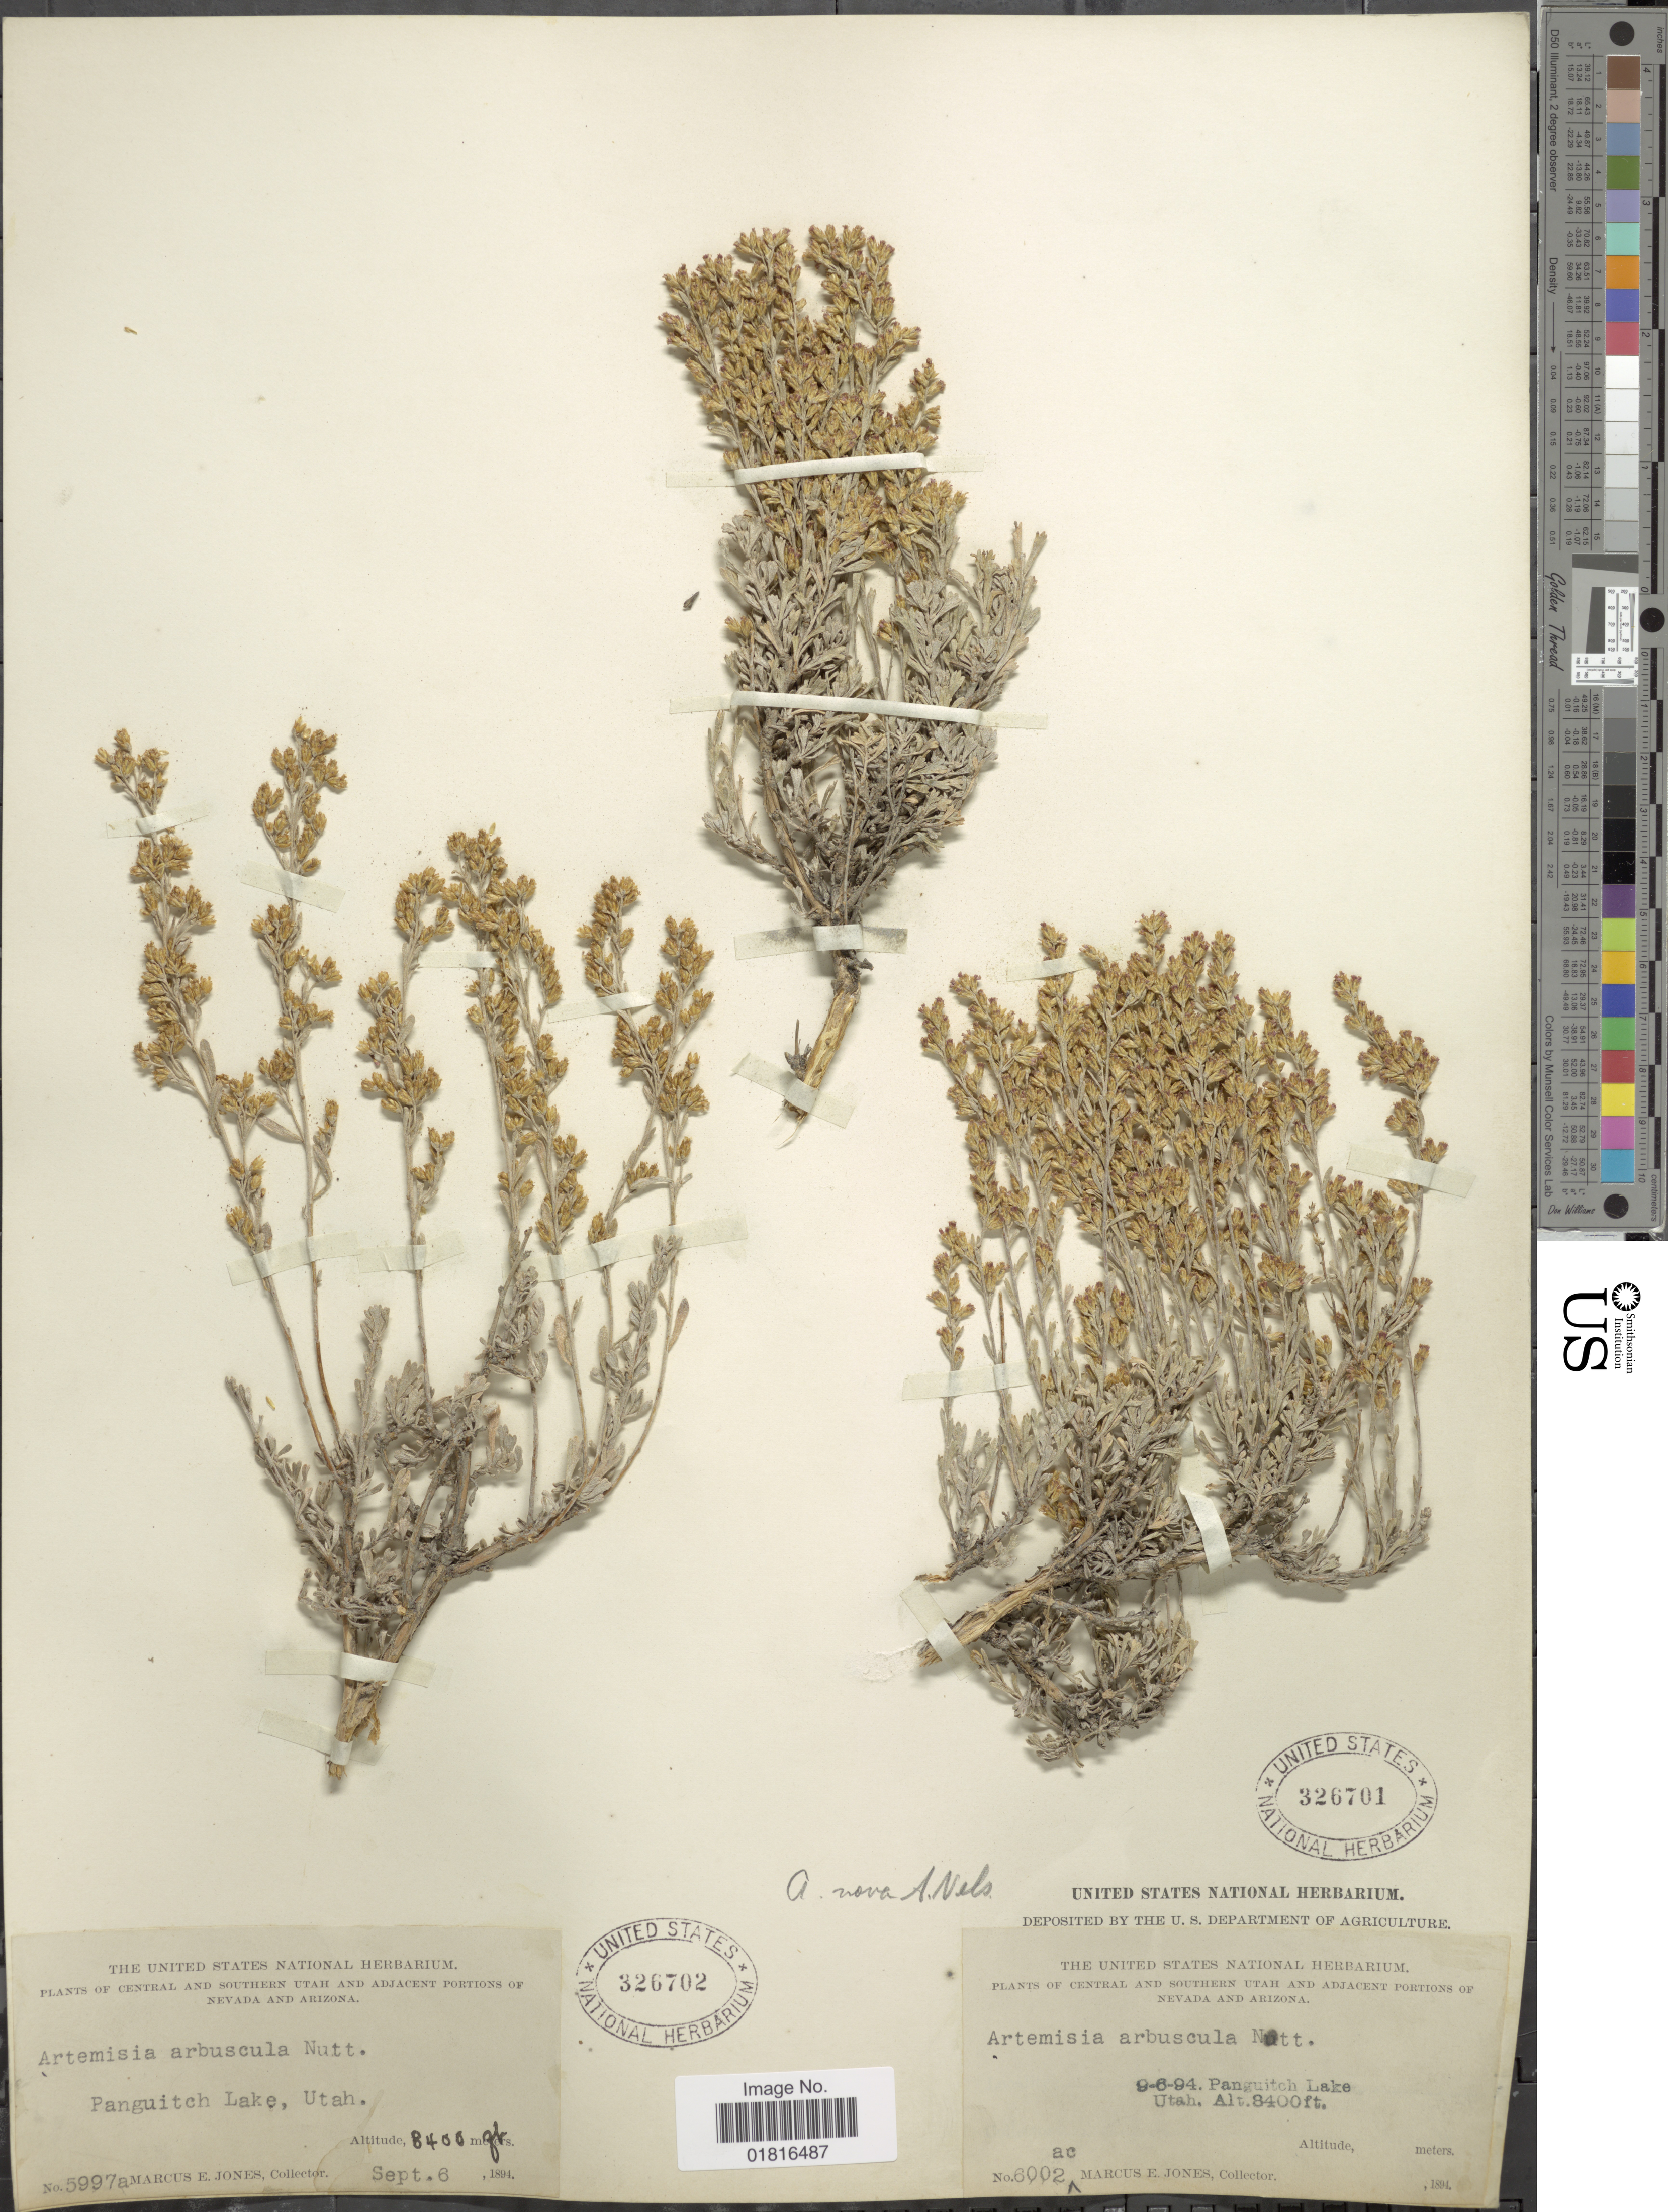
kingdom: Plantae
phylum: Tracheophyta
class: Magnoliopsida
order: Asterales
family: Asteraceae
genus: Artemisia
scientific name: Artemisia nova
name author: A. Nelson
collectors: M. E. Jones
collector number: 5997a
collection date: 1894-09-06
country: United States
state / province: Utah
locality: Central and Southern Utah and Adjacent Portions of Nevada and Arizona, Panguitch Lake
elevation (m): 2560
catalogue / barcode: US 326702